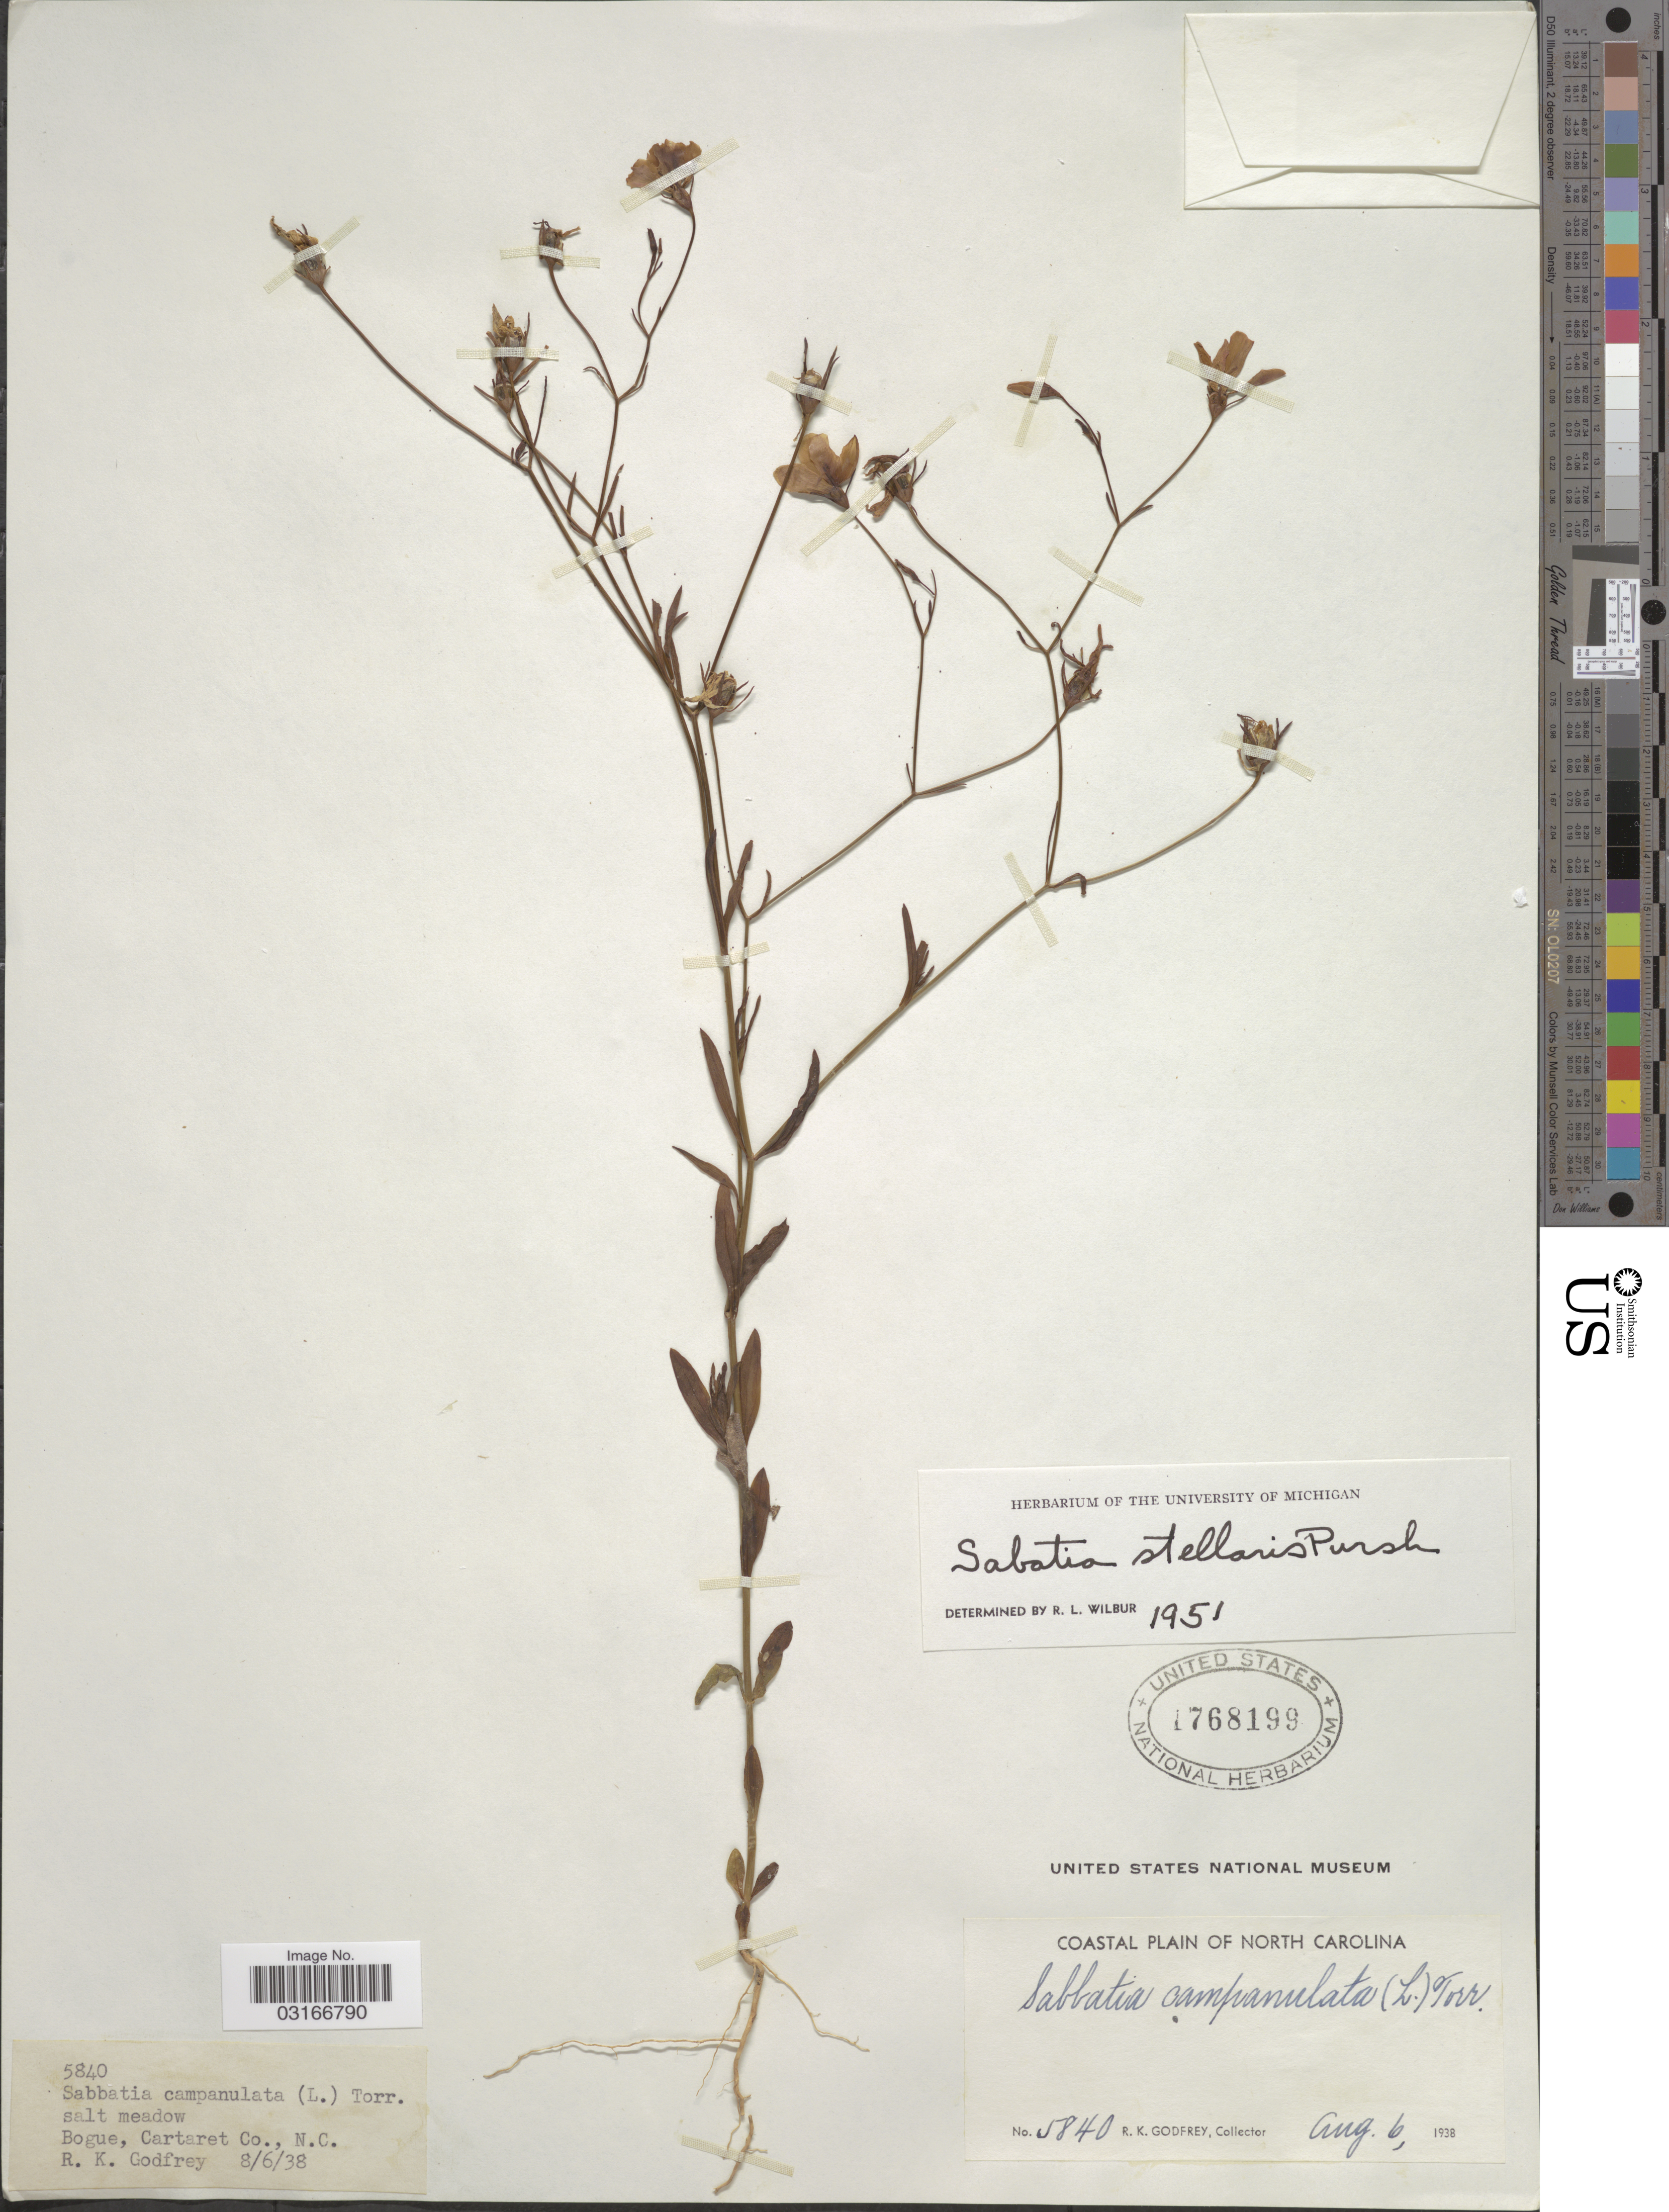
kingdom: Plantae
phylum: Tracheophyta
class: Magnoliopsida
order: Gentianales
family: Gentianaceae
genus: Sabatia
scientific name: Sabatia stellaris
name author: Pursh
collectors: R. K. Godfrey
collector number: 5840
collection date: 1938-08-06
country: United States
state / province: North Carolina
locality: Coastal Plain of North Carolina. Bogue, Cartaret Co., N. C.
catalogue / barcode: US 1768199